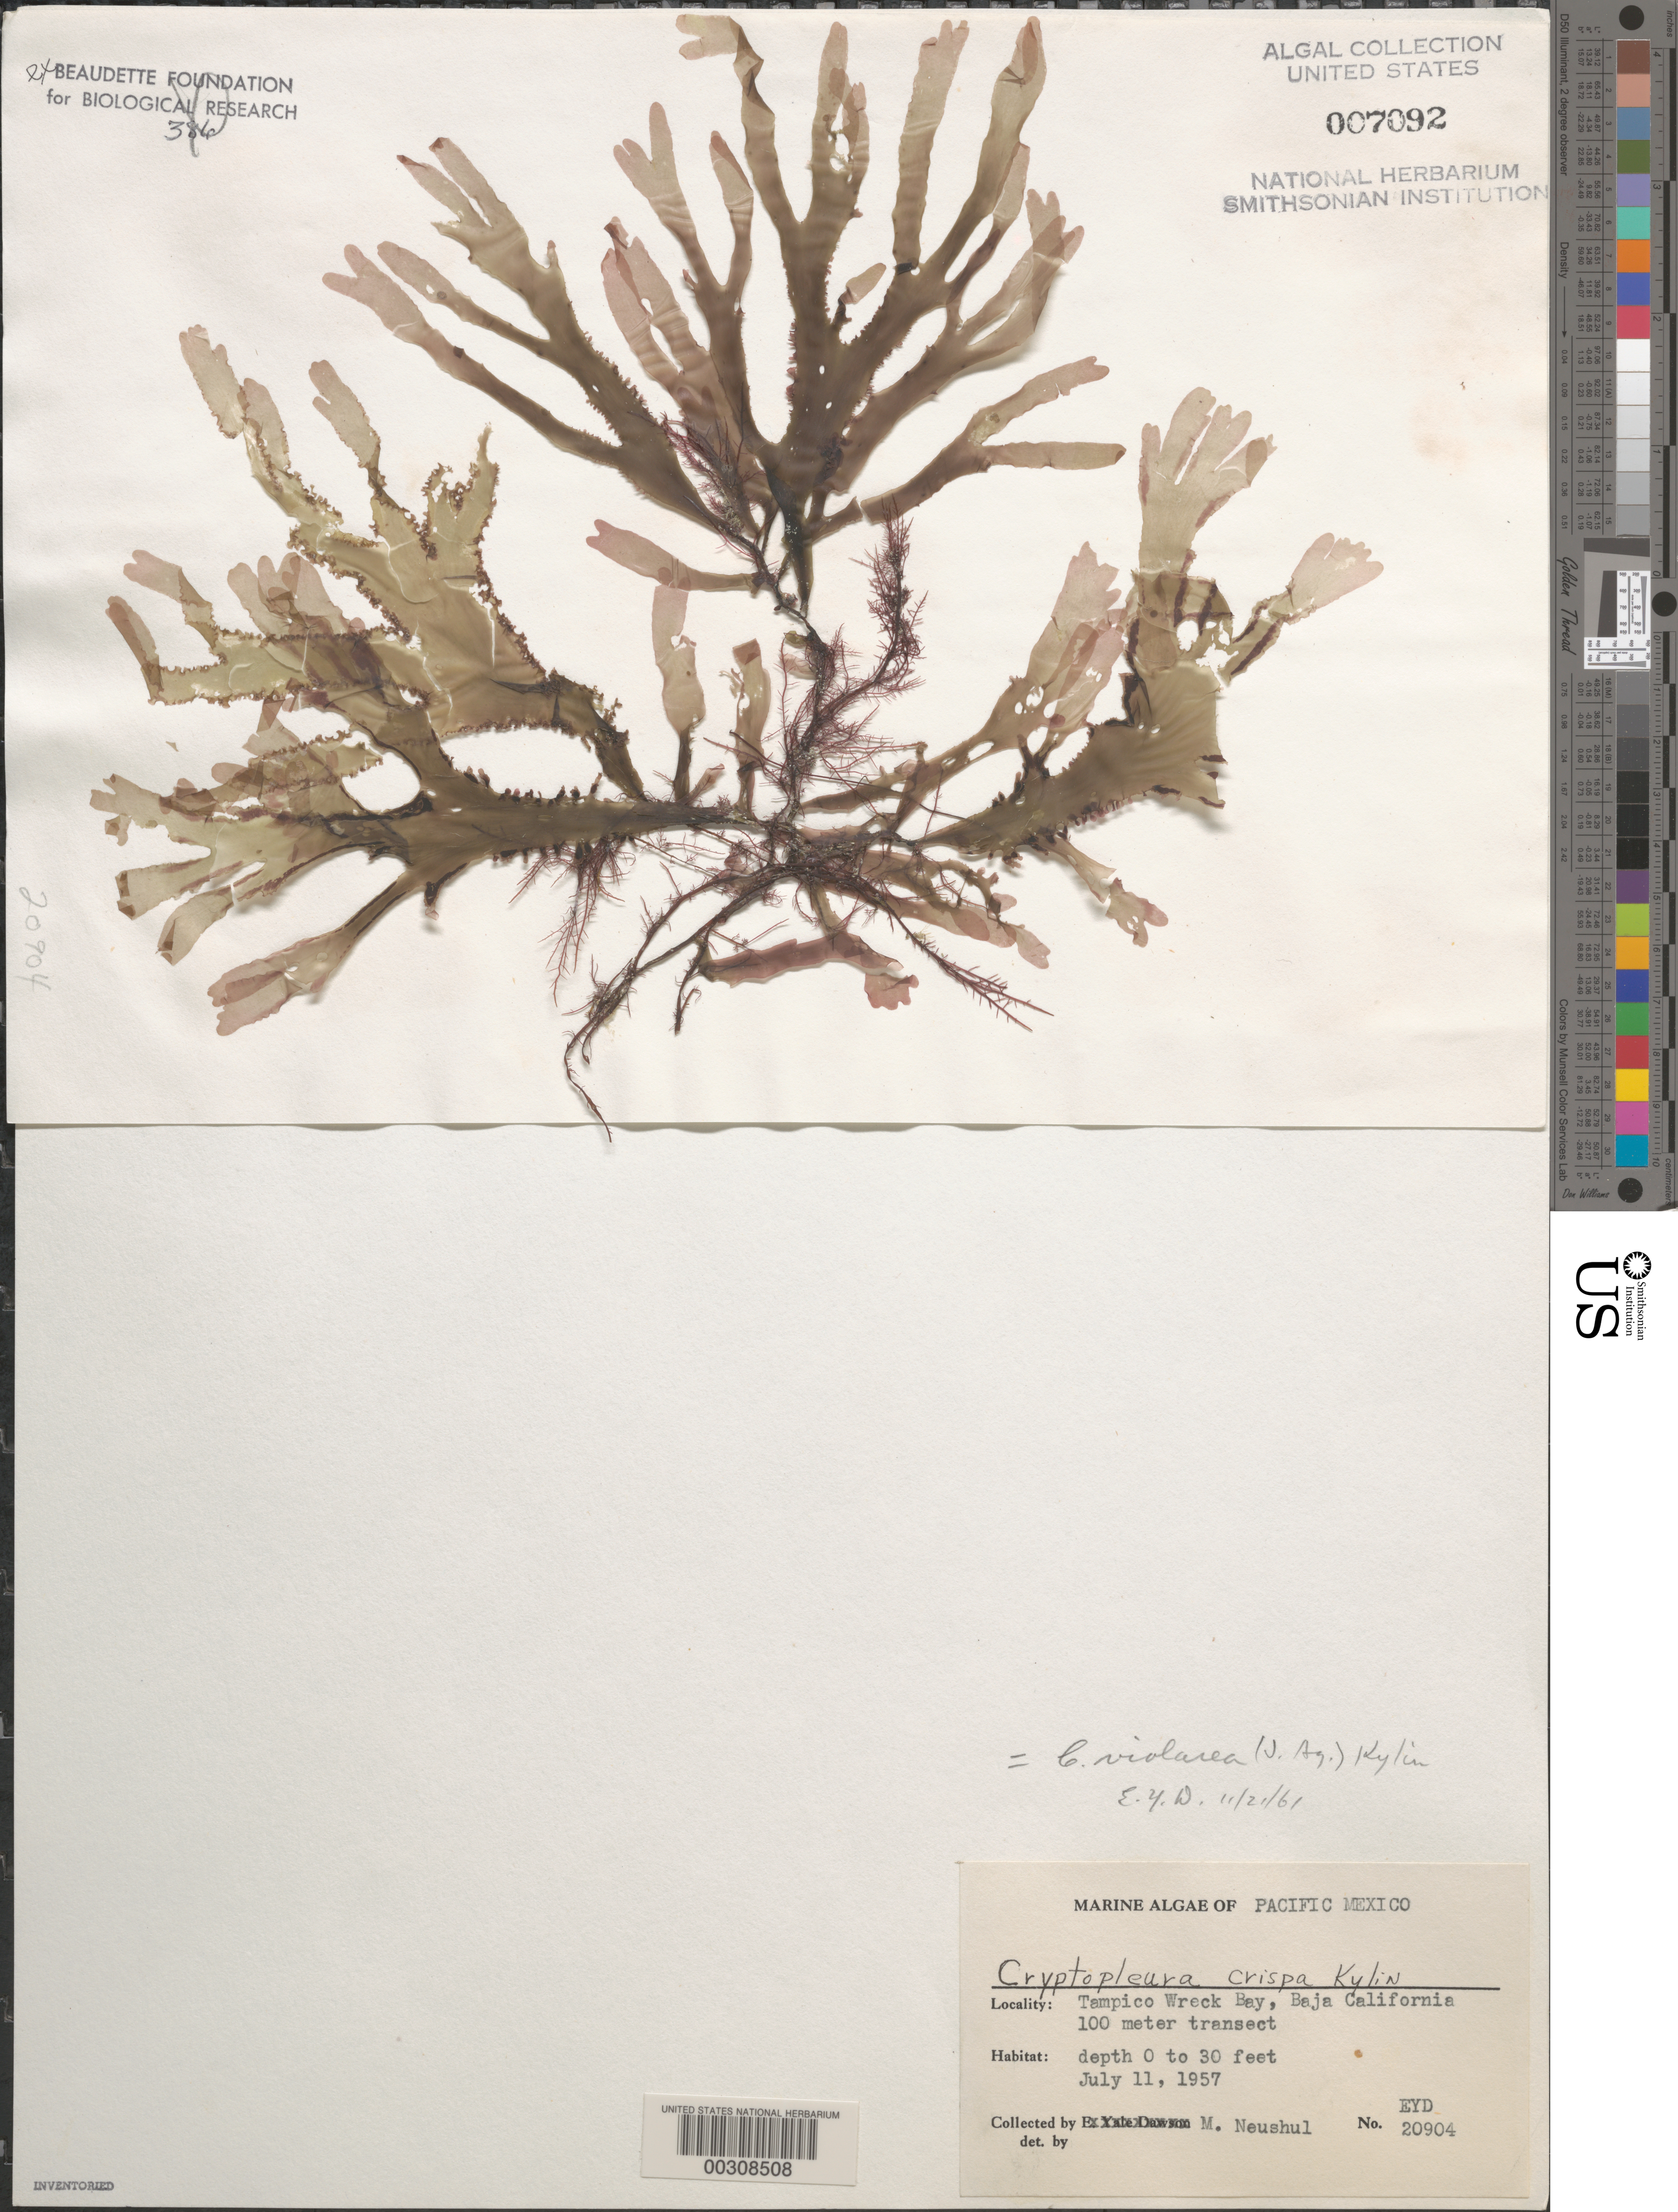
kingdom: Plantae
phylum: Rhodophyta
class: Florideophyceae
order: Ceramiales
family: Delesseriaceae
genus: Cryptopleura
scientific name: Cryptopleura violacea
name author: (J. Ag.) Kylin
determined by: Dawson, E. Y.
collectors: M. Neushul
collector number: EYD 20904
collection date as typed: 11 Jul 1957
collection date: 1957-07-11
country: Mexico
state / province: Baja California Norte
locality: Tampico Wreck Bay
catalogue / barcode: US 7092